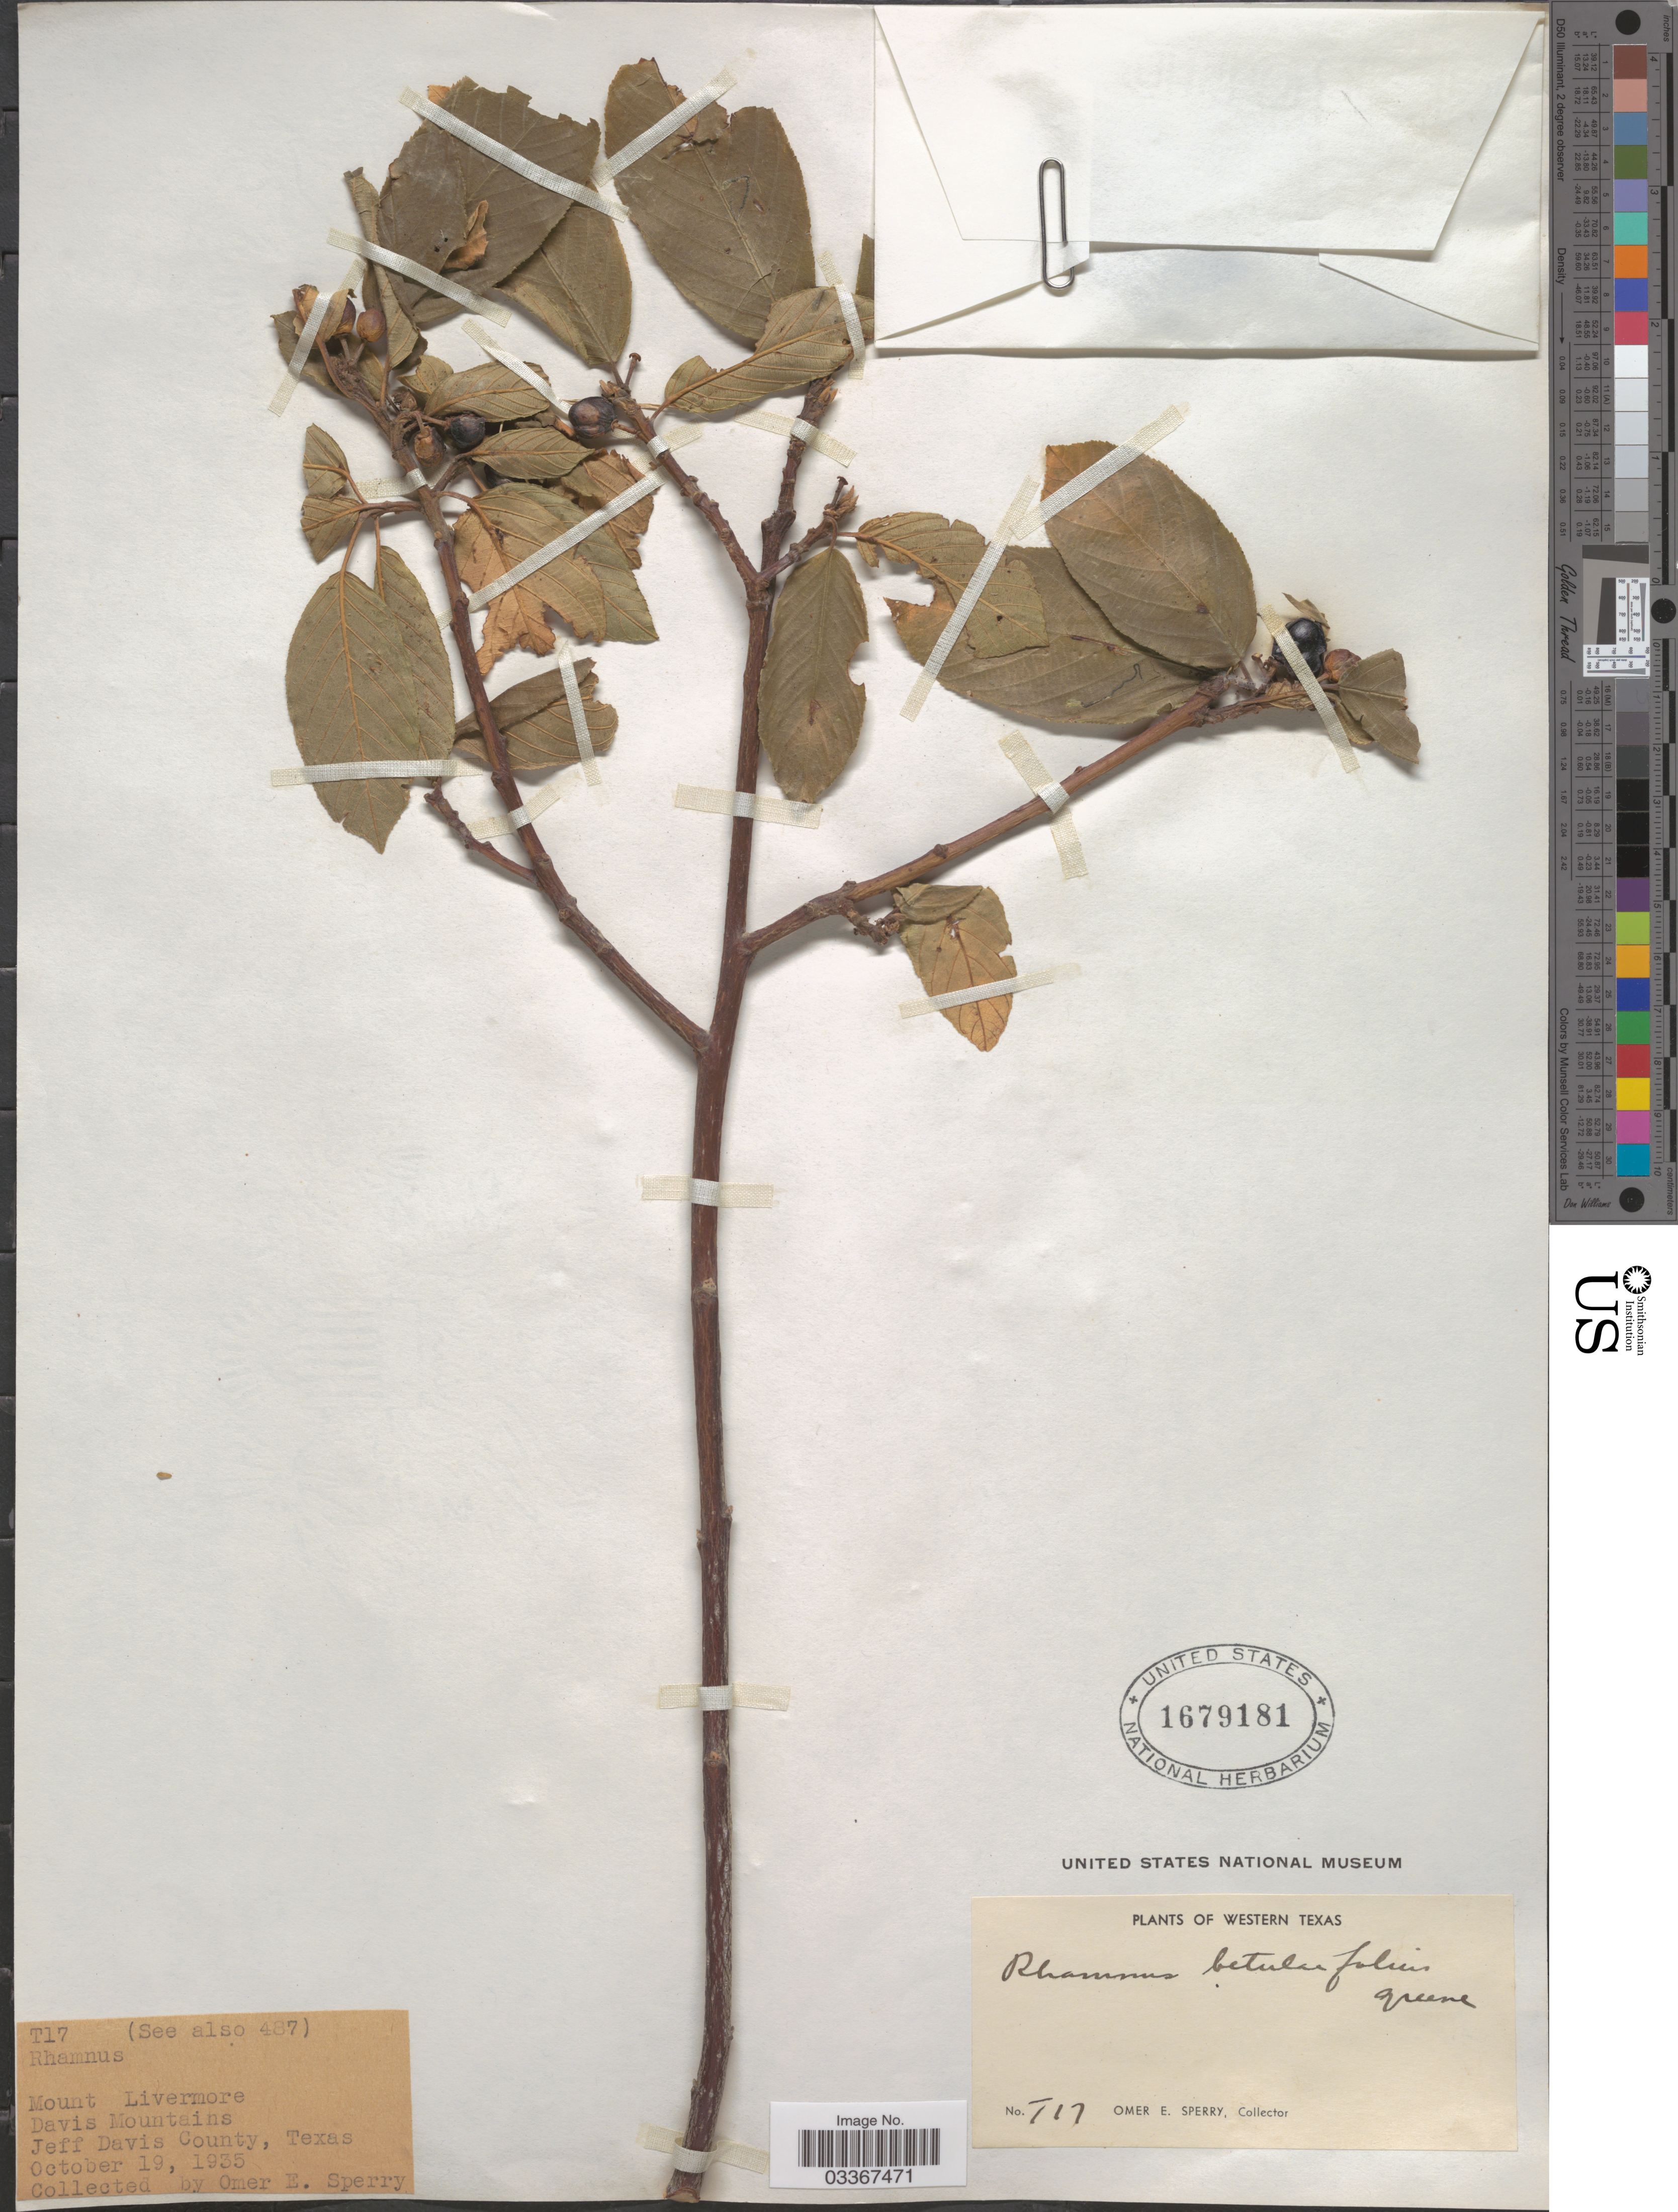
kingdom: Plantae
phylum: Tracheophyta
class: Magnoliopsida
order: Rosales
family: Rhamnaceae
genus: Frangula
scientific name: Frangula betulifolia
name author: (Greene) Grubov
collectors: O. E. Sperry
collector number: T17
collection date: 1935-10-19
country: United States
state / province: Texas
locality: Western Texas. Mount Livermore. Davis Mountains. Jeff Davis County.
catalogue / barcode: US 1679181